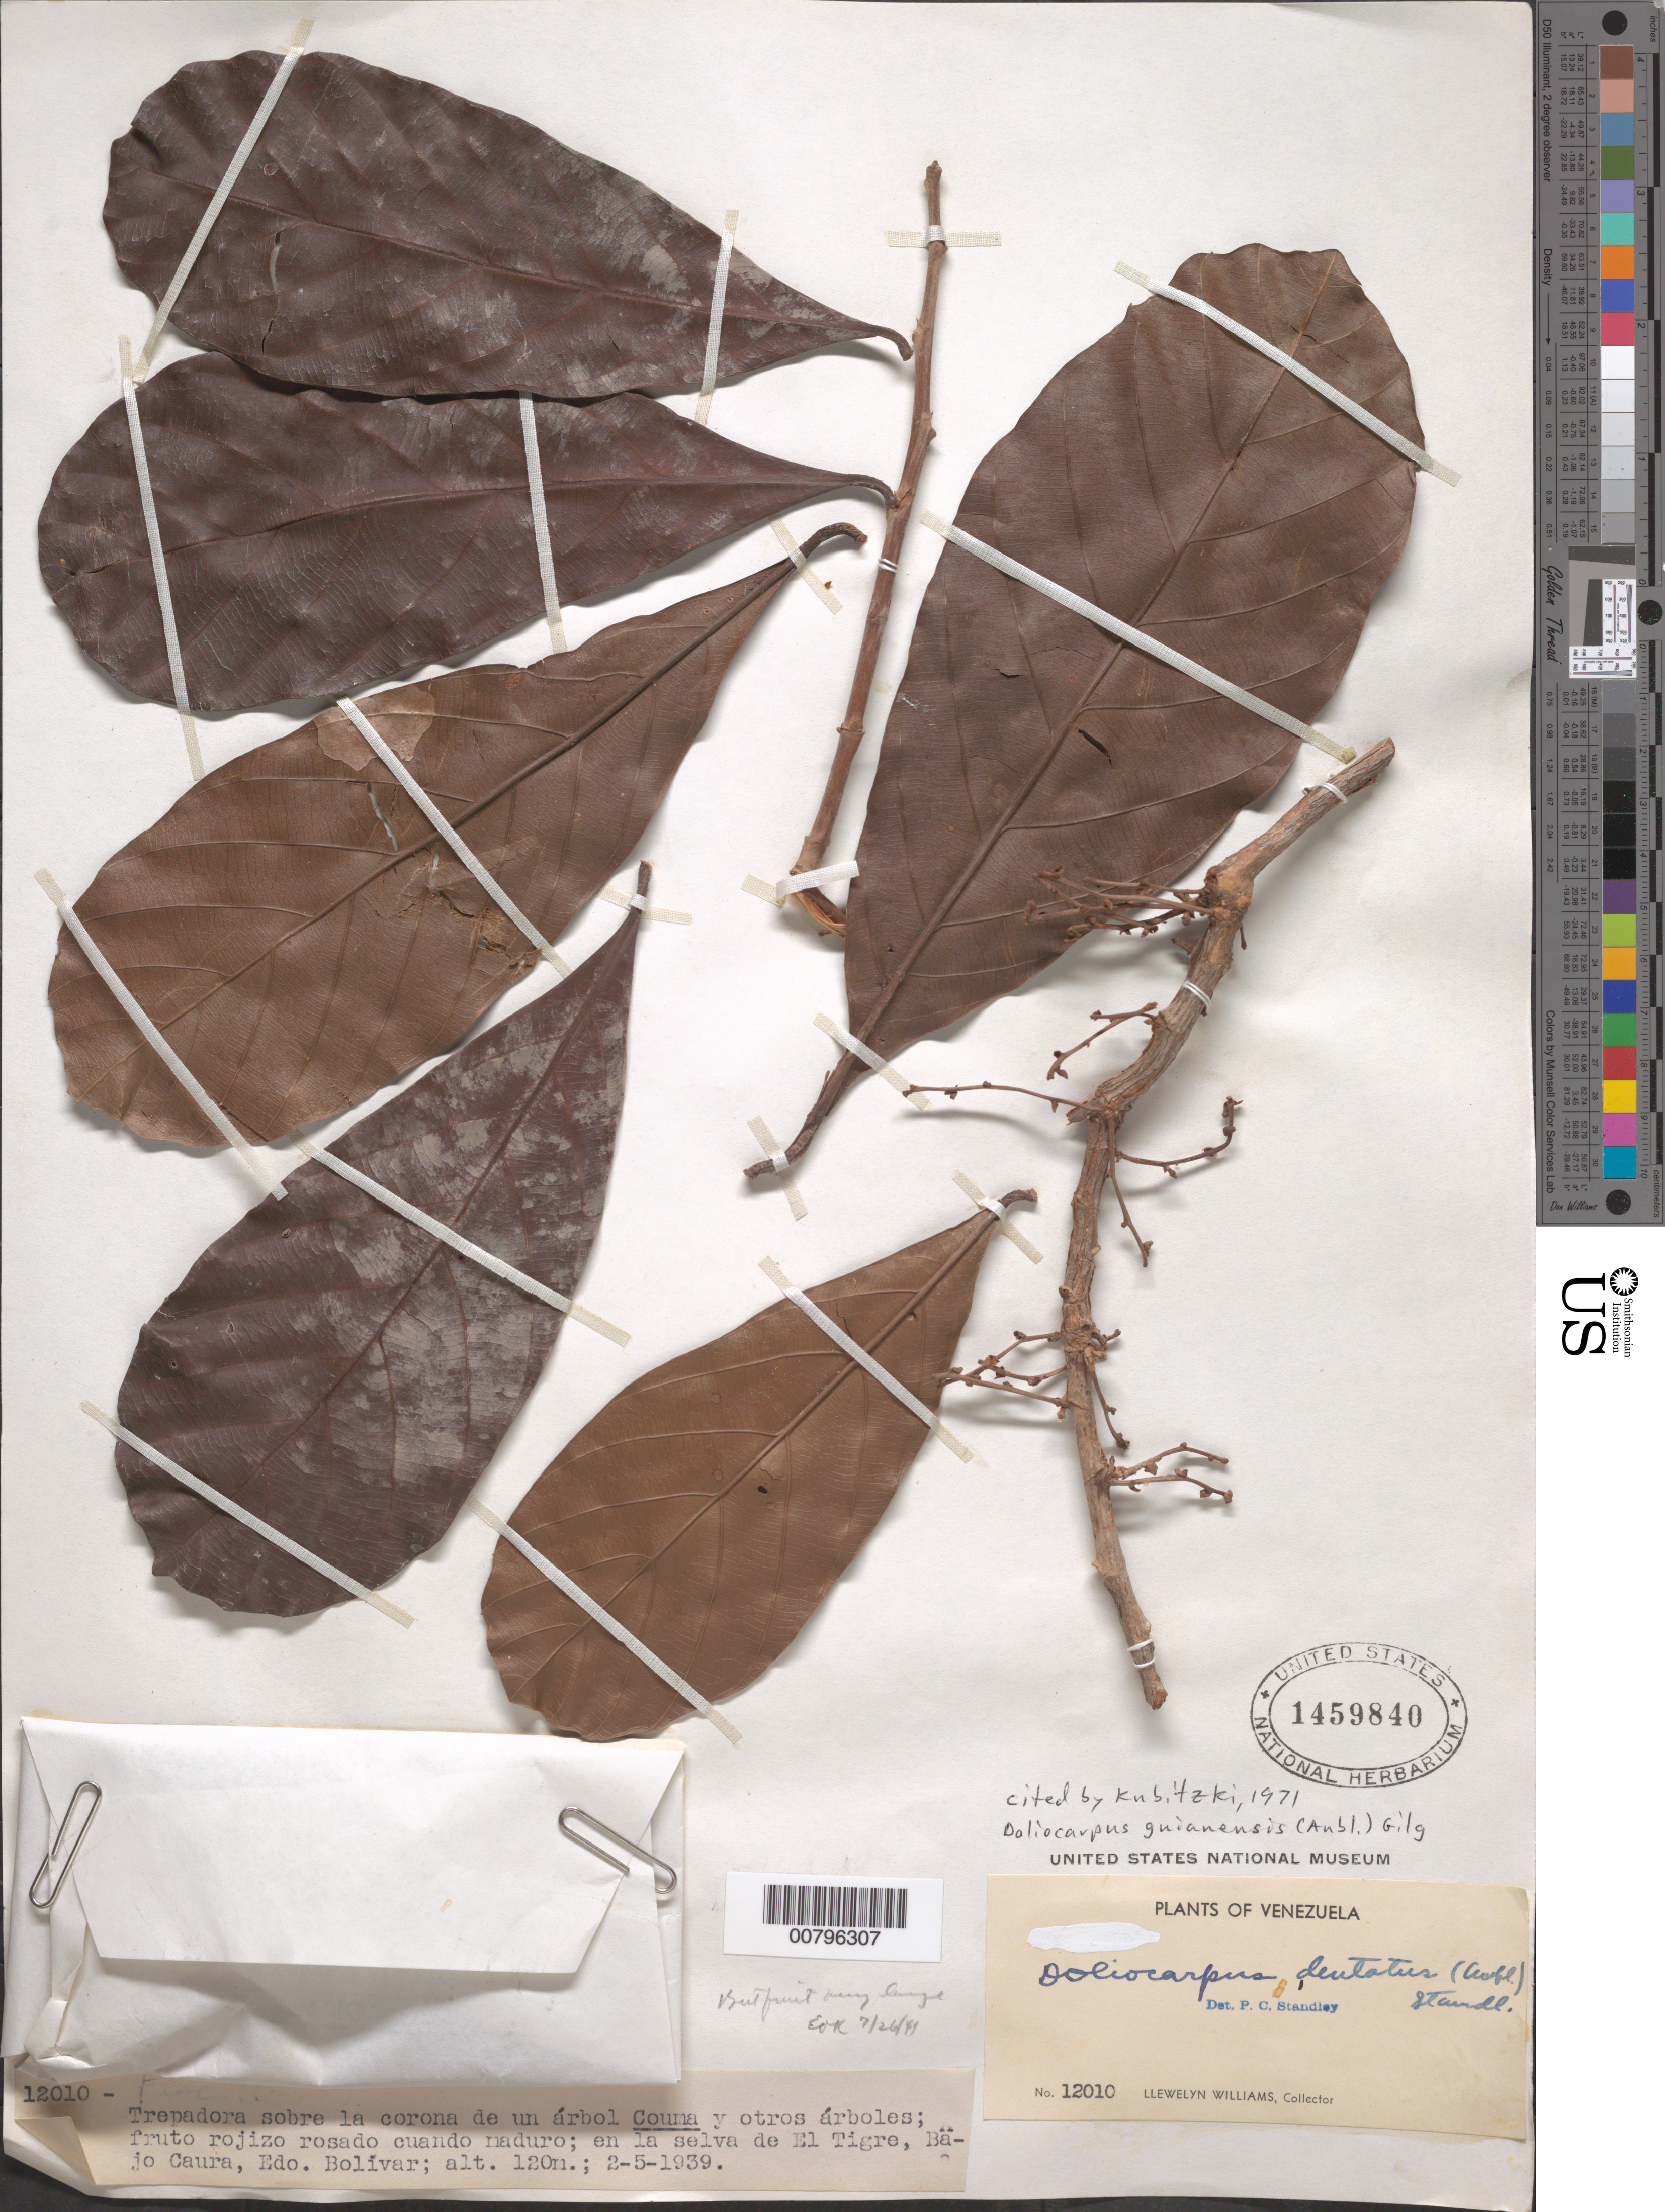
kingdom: Plantae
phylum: Tracheophyta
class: Magnoliopsida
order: Dilleniales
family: Dilleniaceae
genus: Doliocarpus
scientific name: Doliocarpus guianensis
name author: (Aubl.) Gilg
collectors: Ll. Williams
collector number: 12010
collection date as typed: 2-May-39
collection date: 1939-05-02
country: Venezuela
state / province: Bolívar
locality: El Tigre, Bajo Caura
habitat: Forest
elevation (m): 120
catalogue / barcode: US 1459840